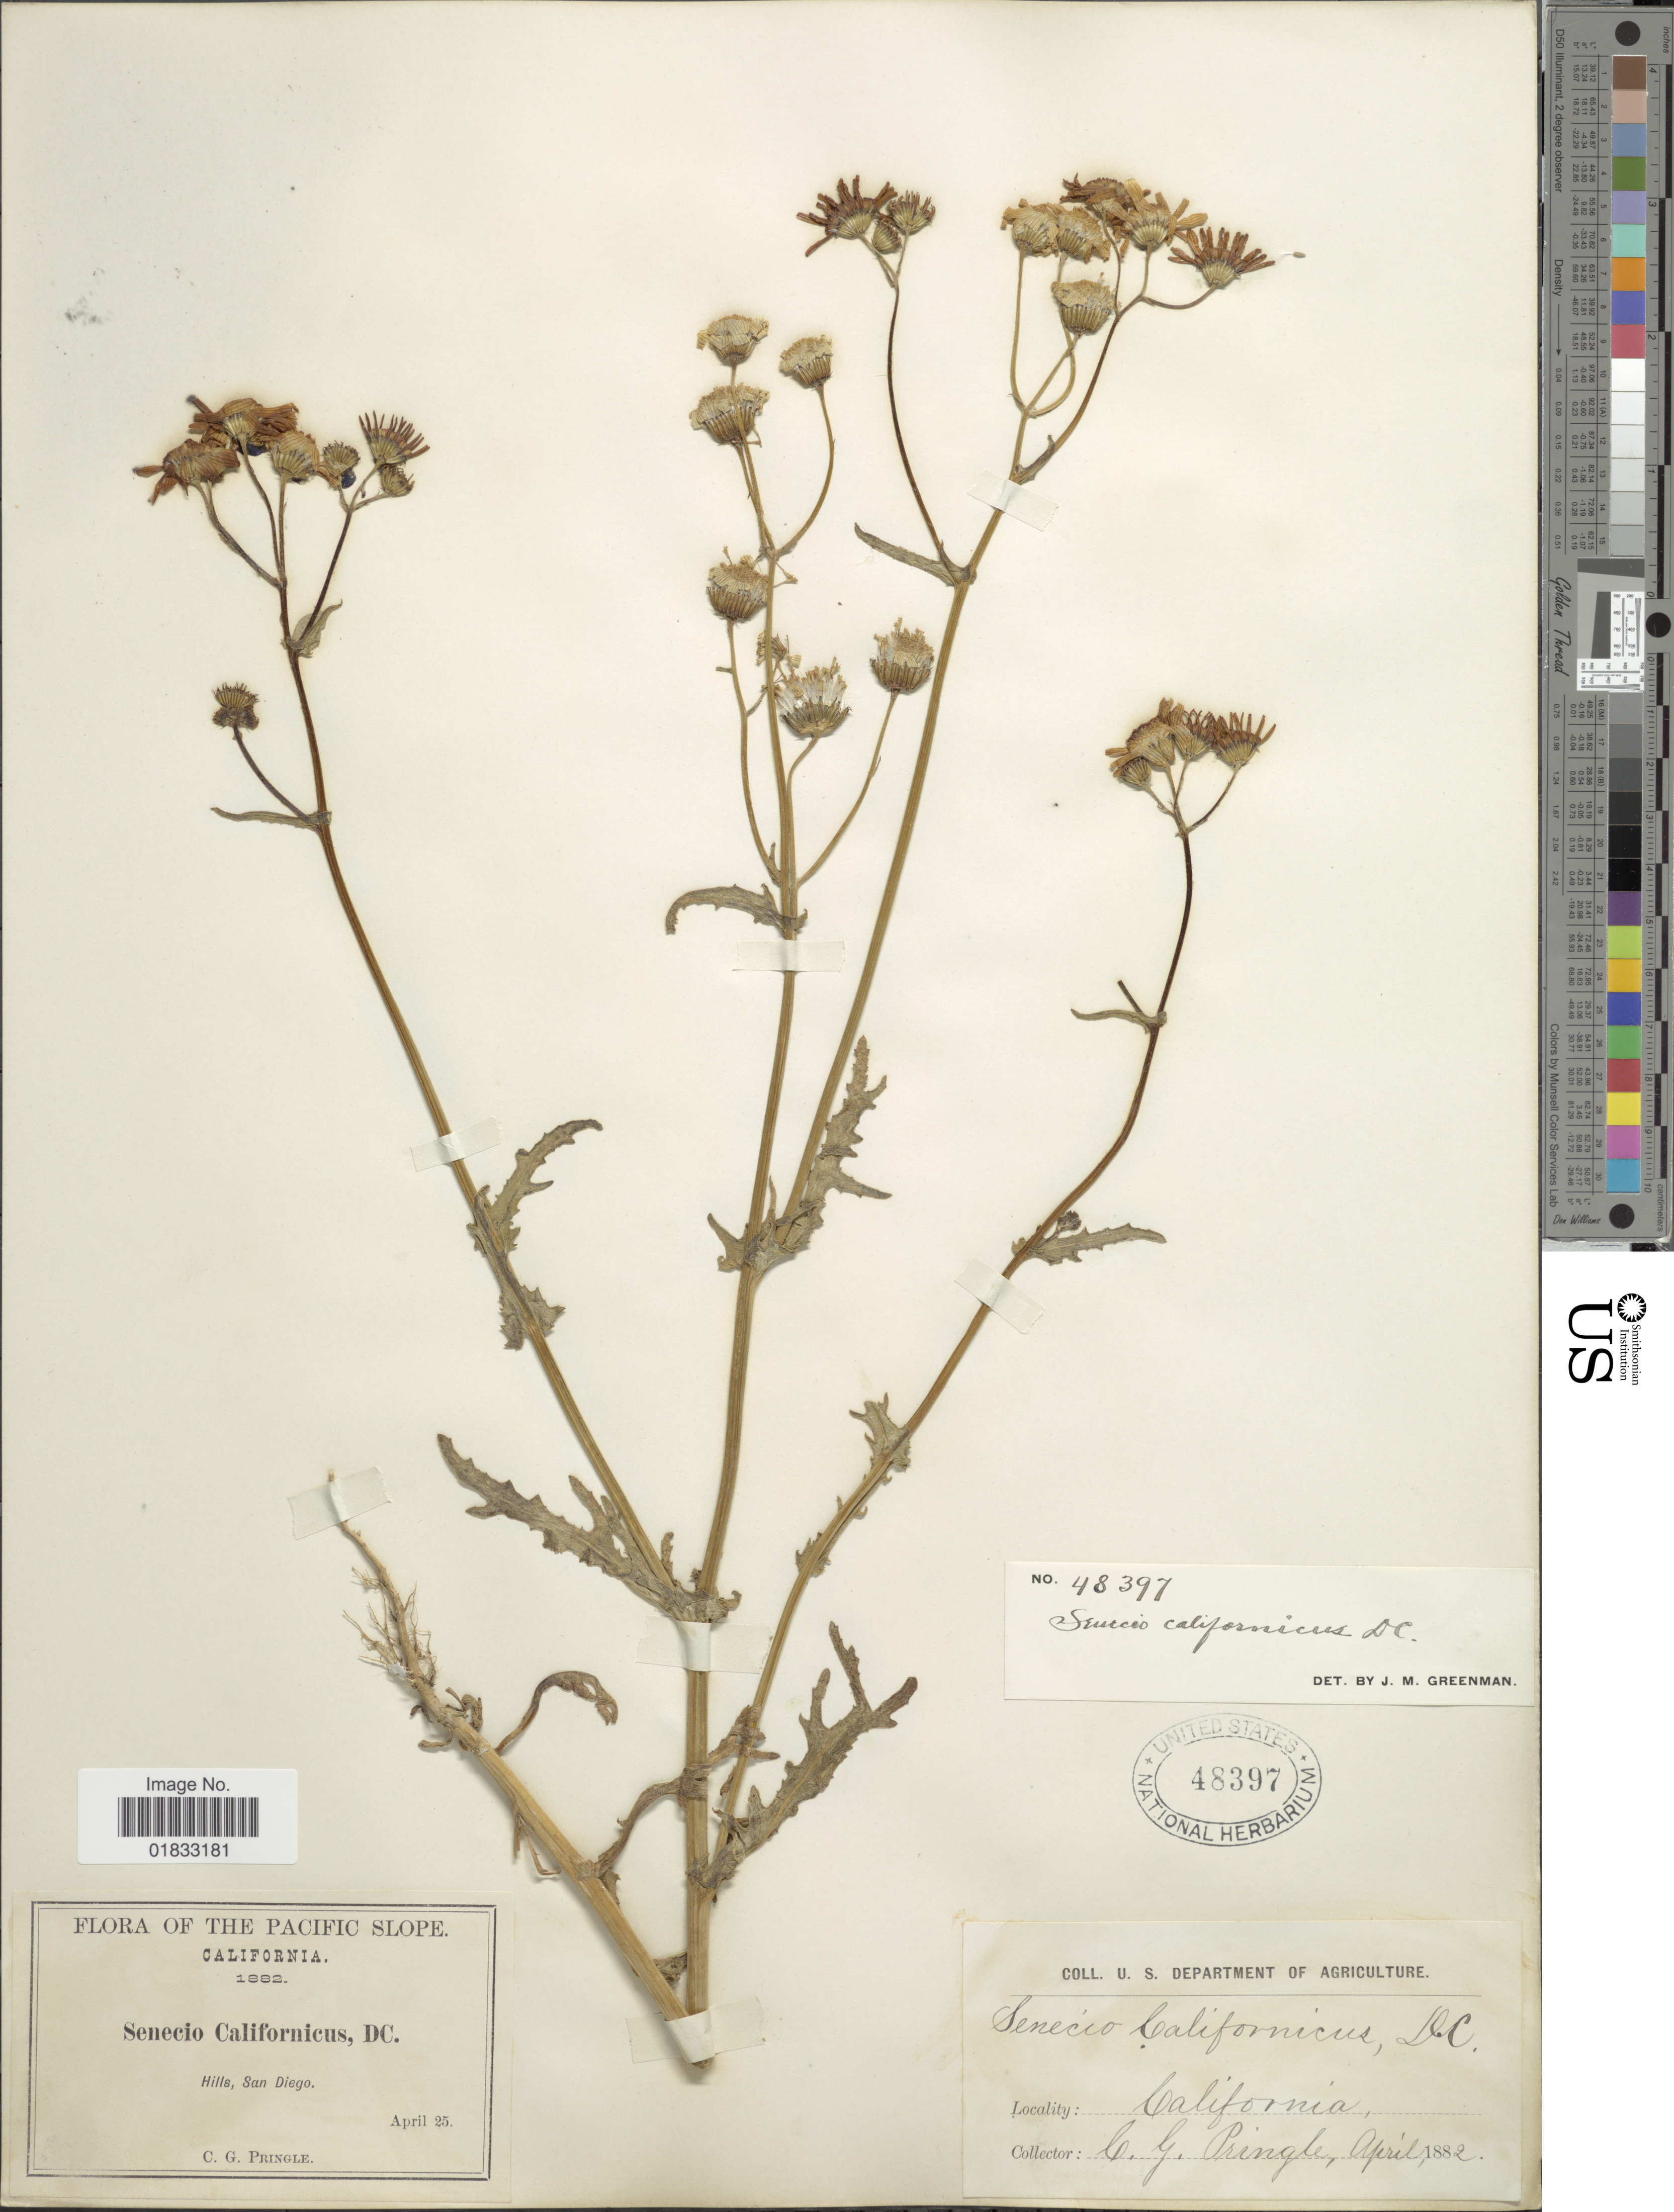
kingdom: Plantae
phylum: Tracheophyta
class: Magnoliopsida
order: Asterales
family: Asteraceae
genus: Senecio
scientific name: Senecio californicus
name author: DC.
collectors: C. G. Pringle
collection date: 1882-04-25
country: United States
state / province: California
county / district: San Diego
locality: San Diego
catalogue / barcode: US 48397